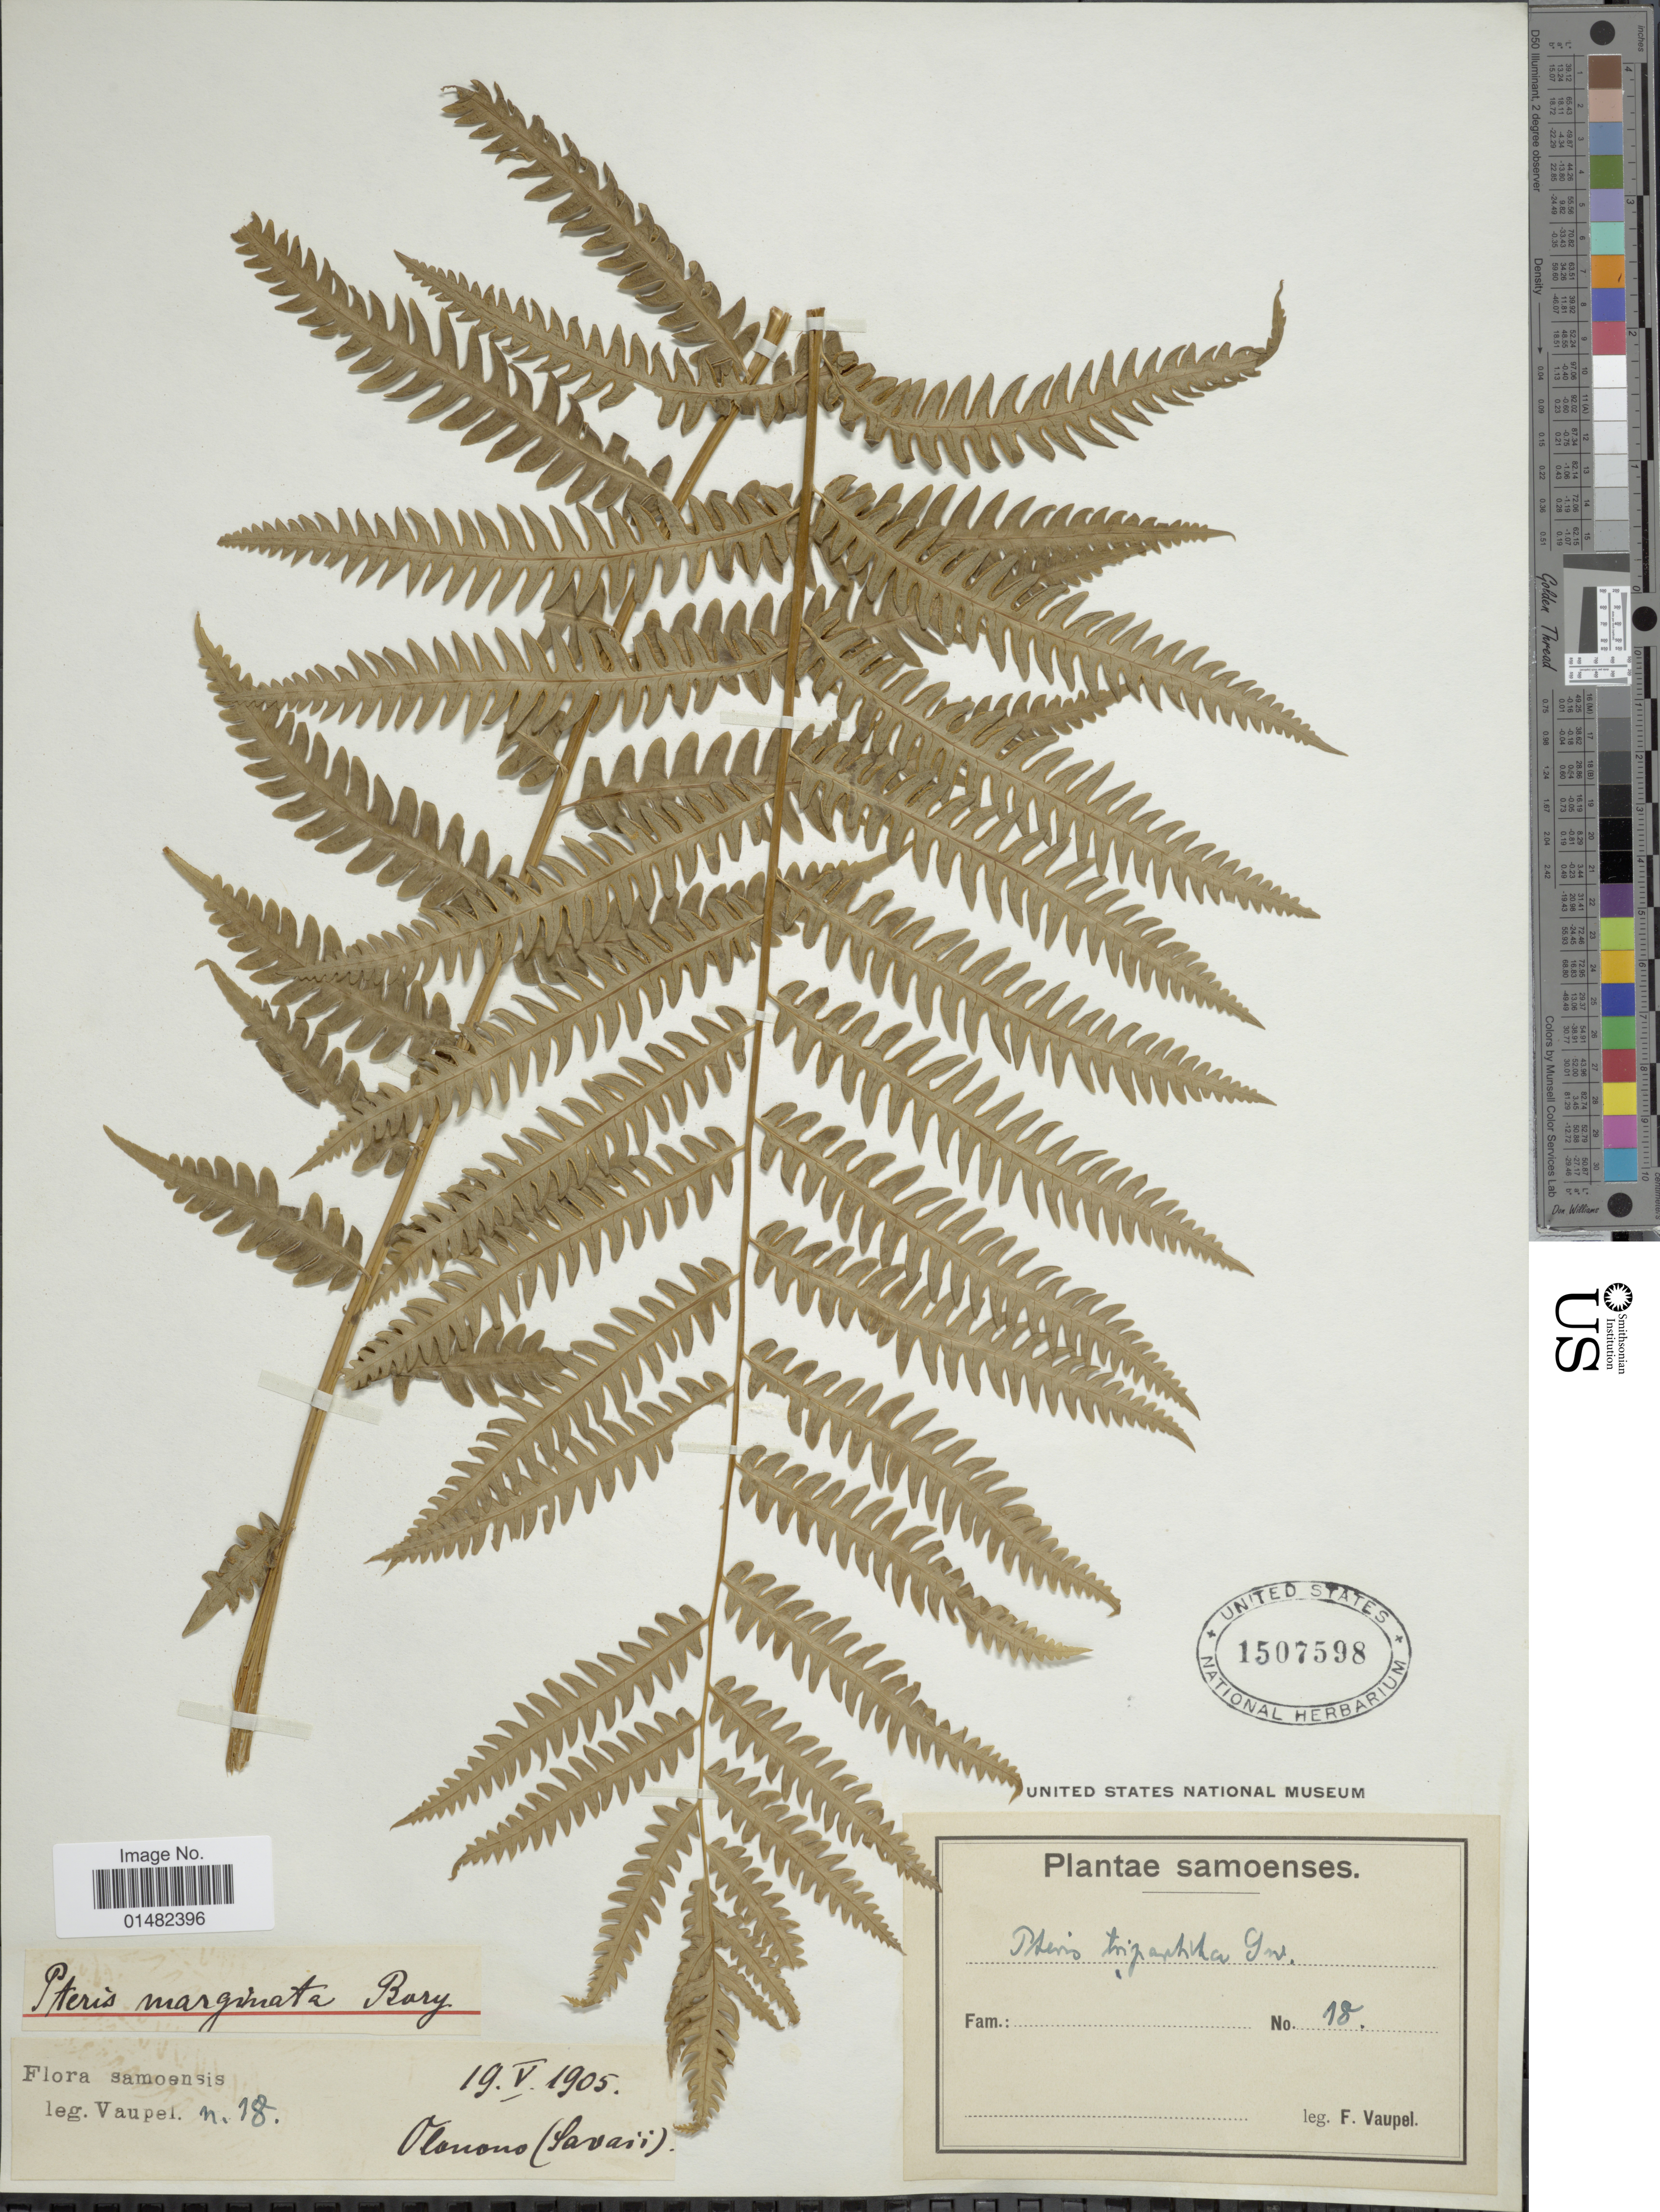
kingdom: Plantae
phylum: Tracheophyta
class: Polypodiopsida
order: Polypodiales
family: Pteridaceae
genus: Pteris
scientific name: Pteris tripartita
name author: Sw.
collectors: F. Vaupel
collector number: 18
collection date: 1905-05-19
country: Samoa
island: Savai'i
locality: Olonono (Savaii)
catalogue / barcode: US 1507598